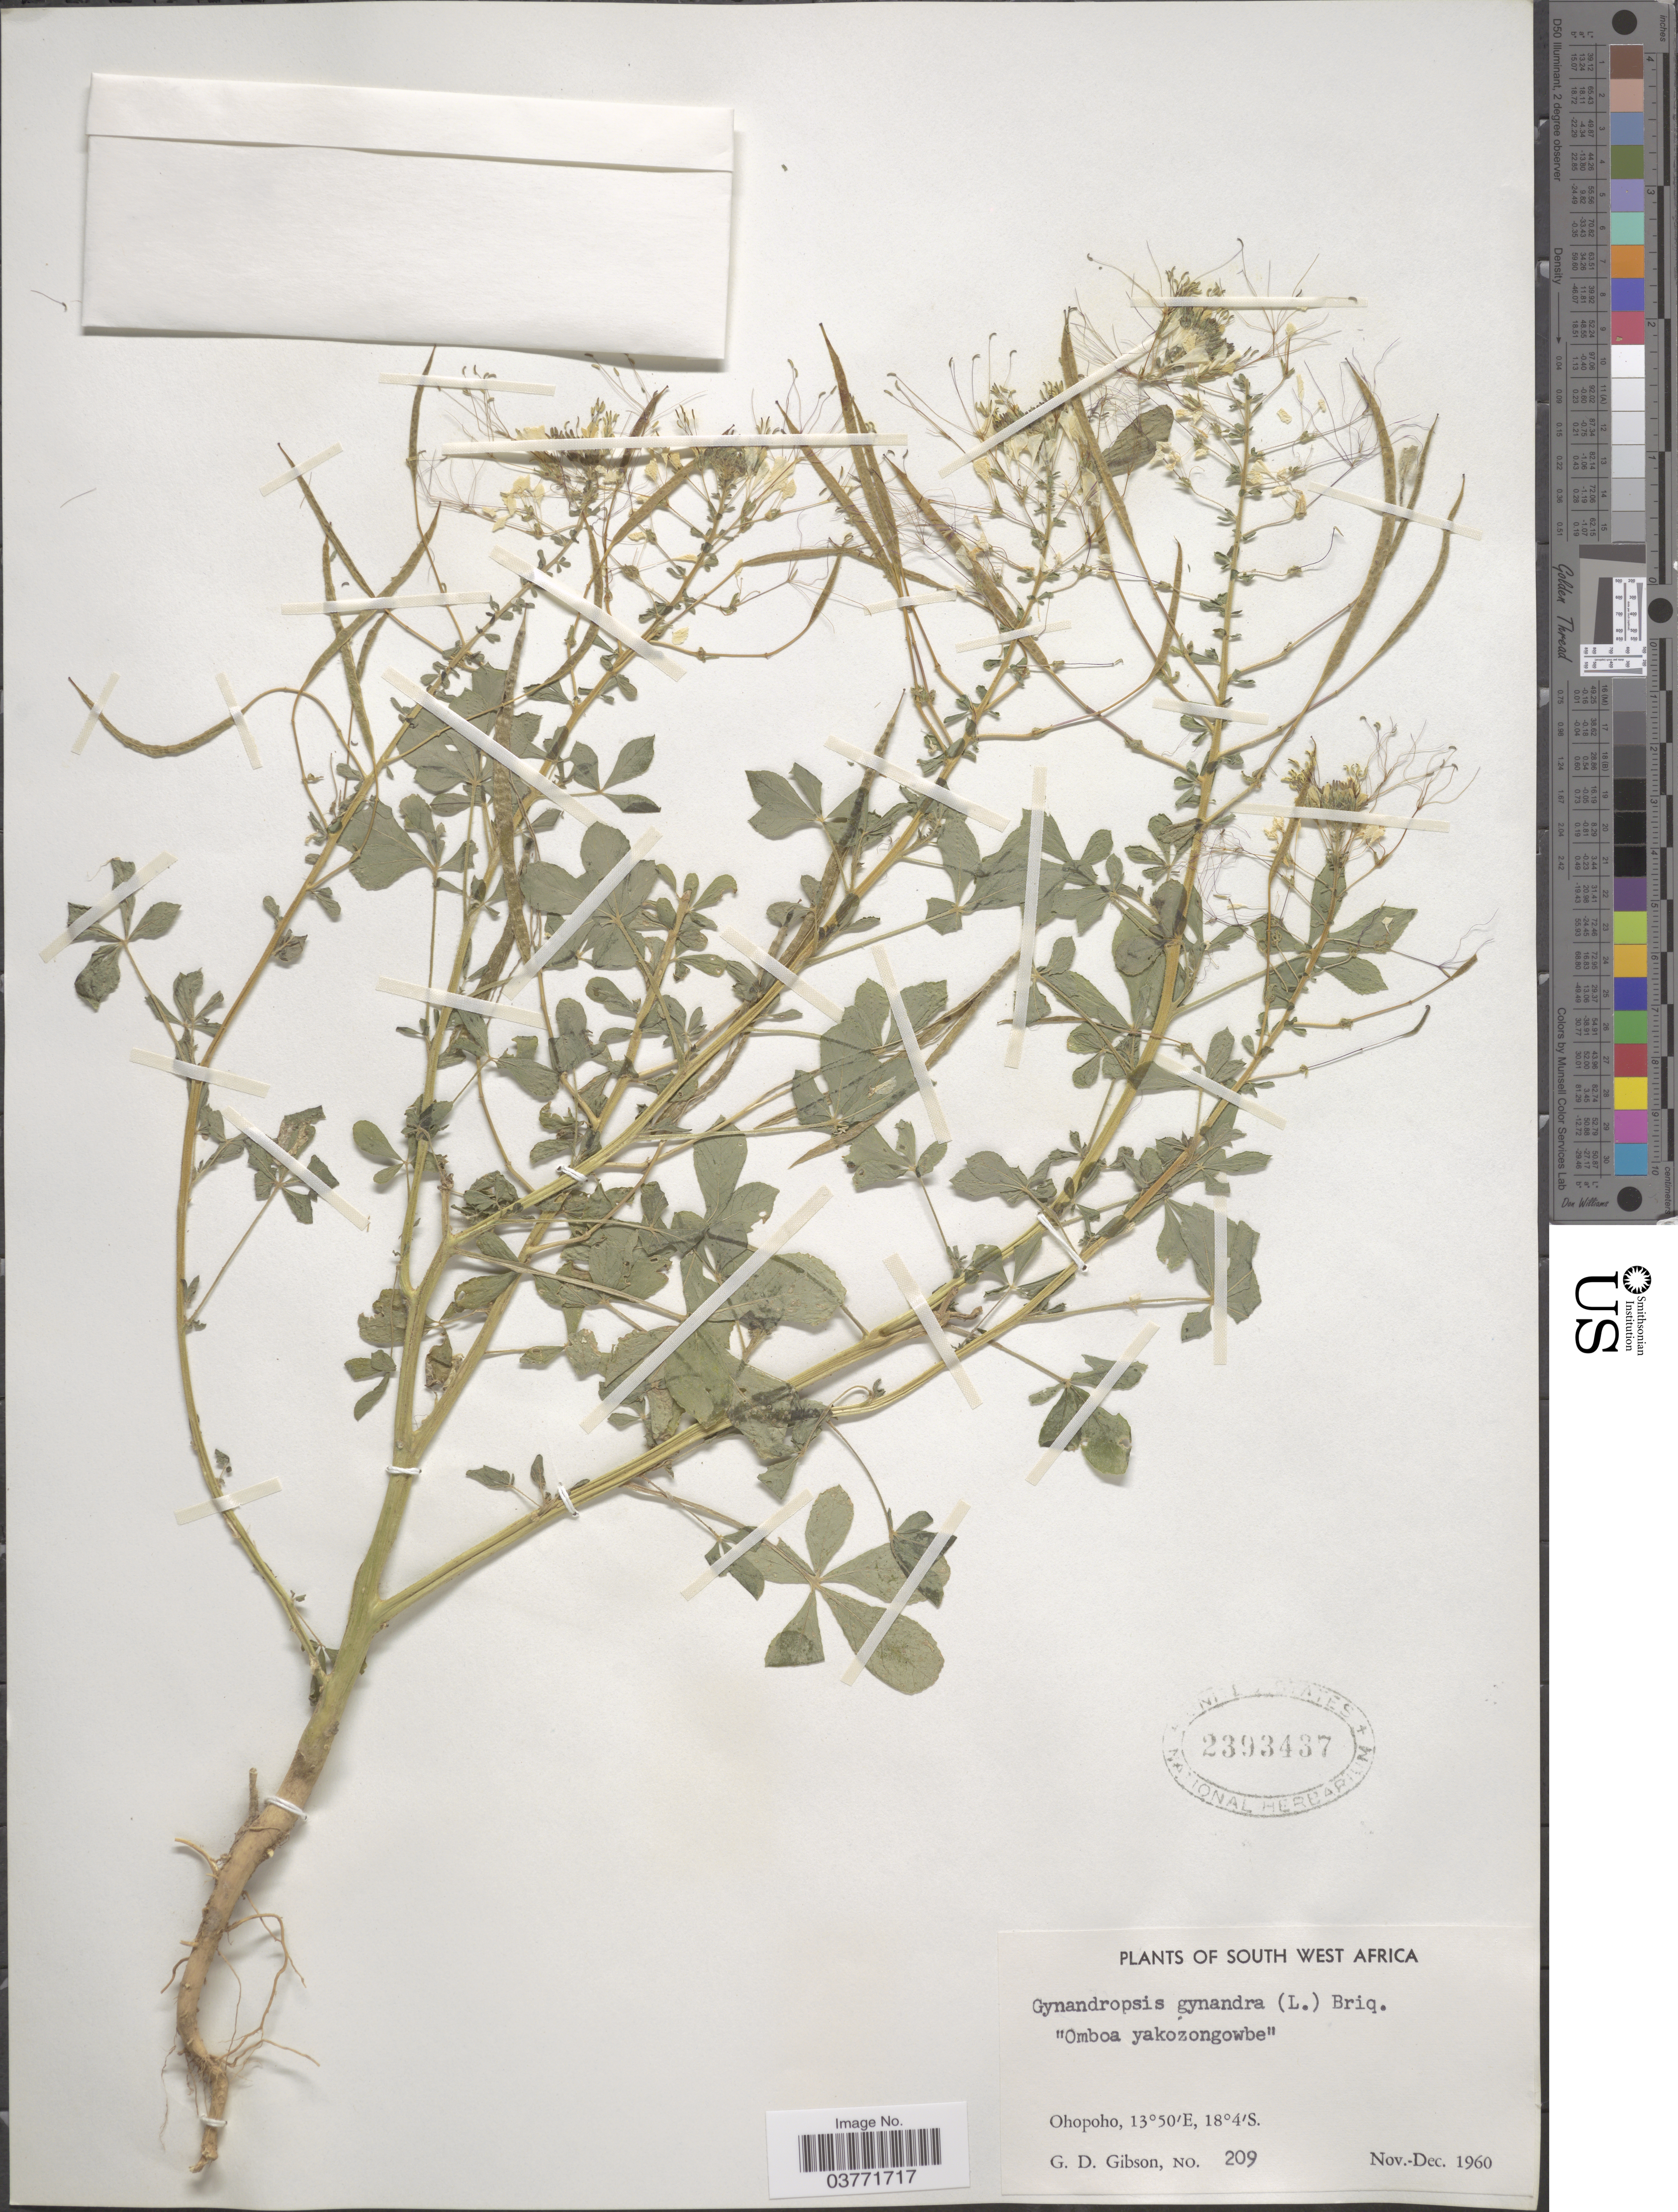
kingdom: Plantae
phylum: Tracheophyta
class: Magnoliopsida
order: Brassicales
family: Cleomaceae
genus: Gynandropsis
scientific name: Gynandropsis gynandra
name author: (L.) Briq.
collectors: G. D. Gibson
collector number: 209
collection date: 1960-11/1960-12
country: Namibia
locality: South West Africa. Ohopoho.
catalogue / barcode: US 2393437